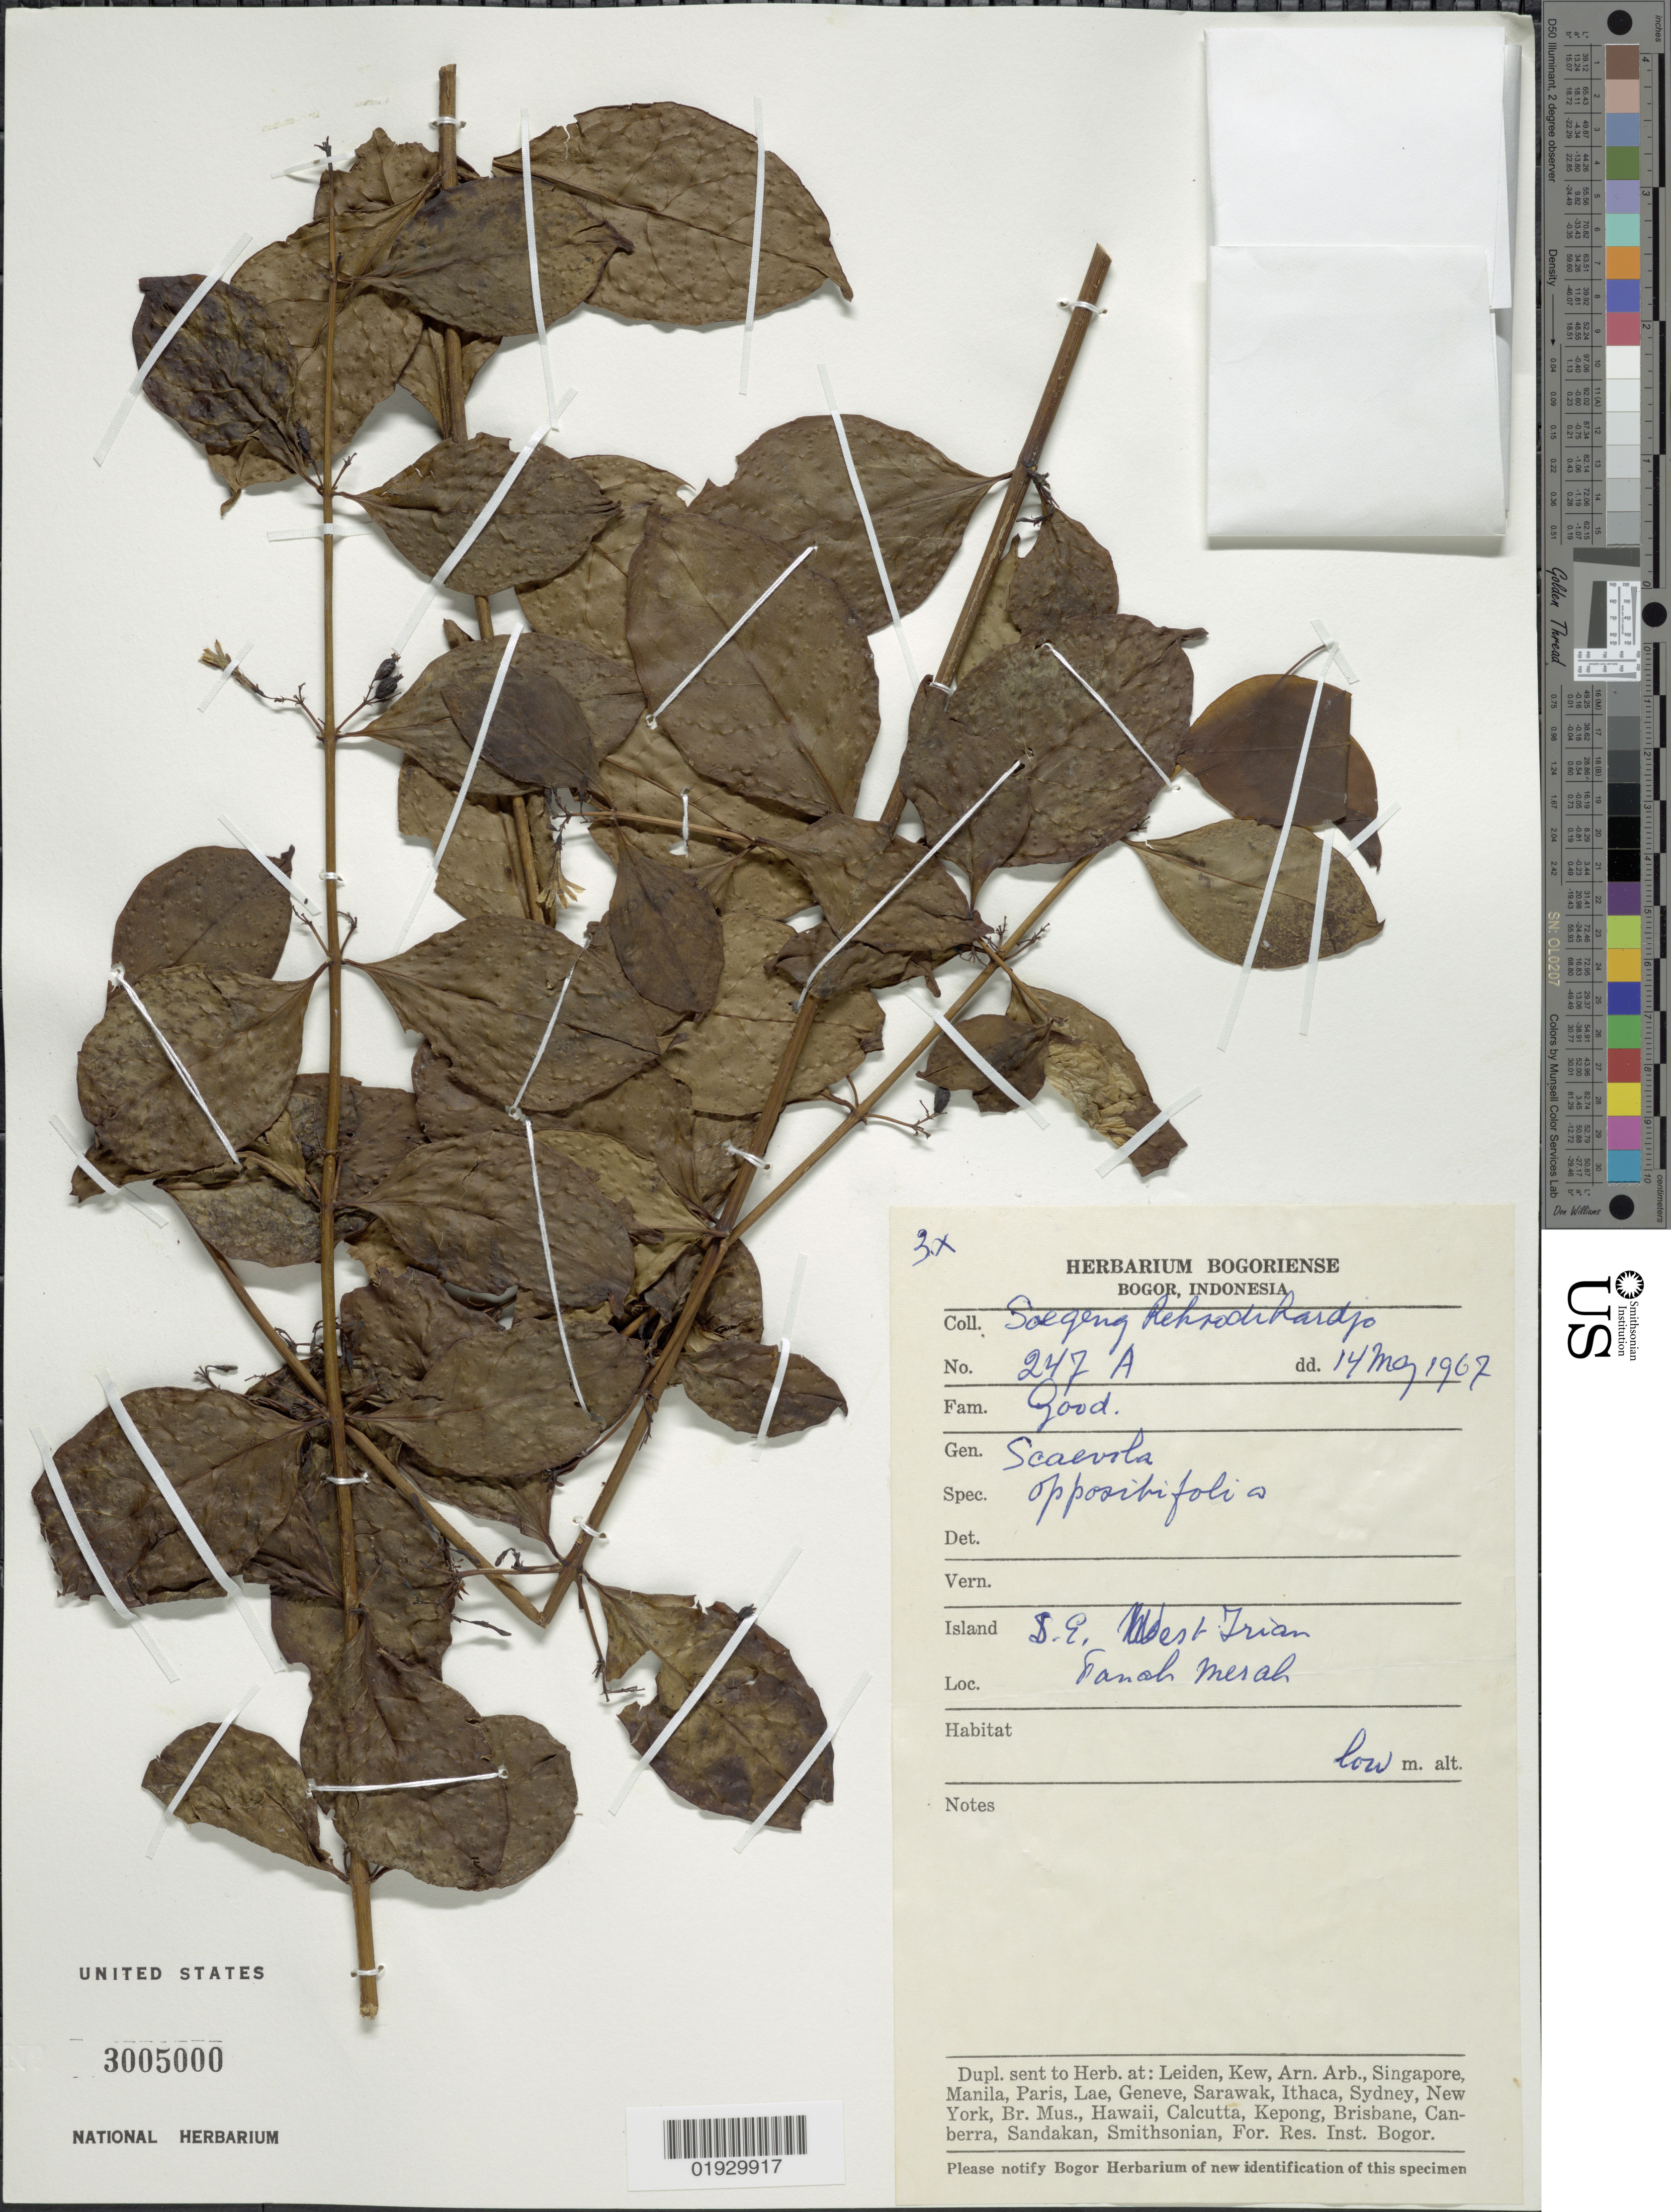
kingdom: Plantae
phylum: Tracheophyta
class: Magnoliopsida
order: Asterales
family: Goodeniaceae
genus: Scaevola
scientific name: Scaevola oppositifolia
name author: Roxb.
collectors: S. Reksodihardjo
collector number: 247A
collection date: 1967-05-14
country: Indonesia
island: New Guinea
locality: Bogor. Island S.E. West Irian, Panoh Mesah [interpreted]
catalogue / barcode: US 3005000